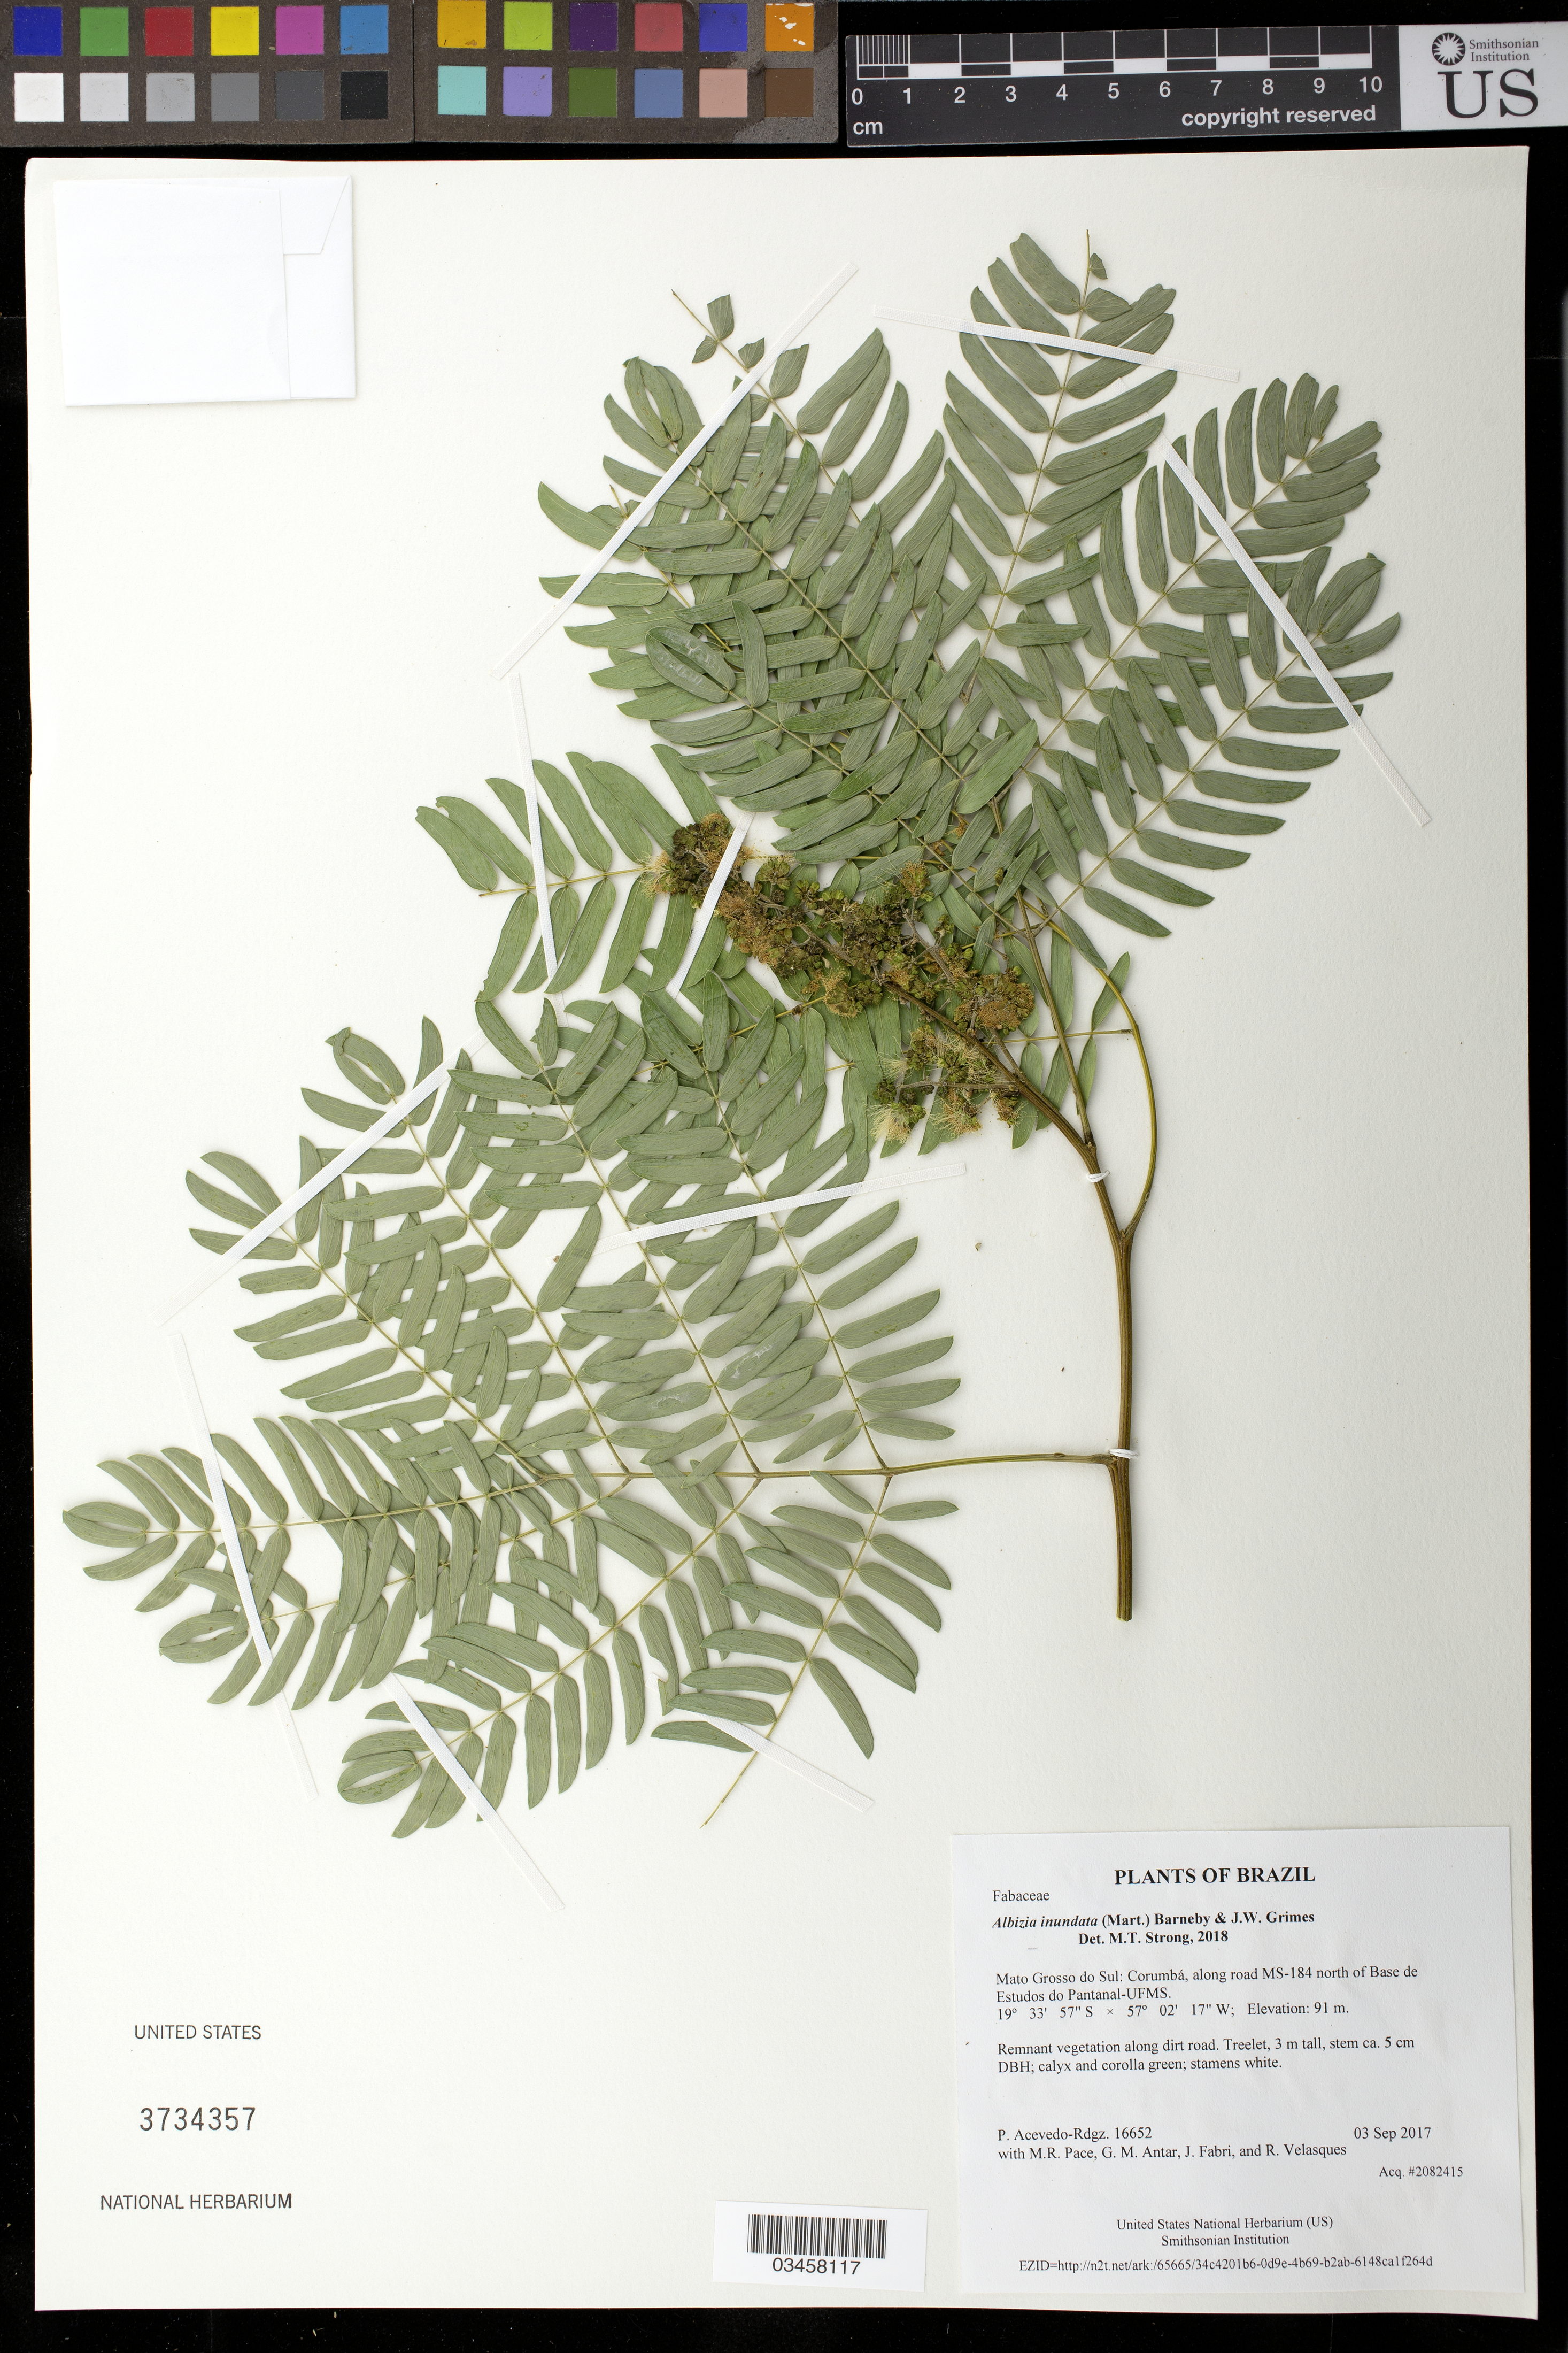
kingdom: Plantae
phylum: Tracheophyta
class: Magnoliopsida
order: Fabales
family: Fabaceae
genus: Pseudalbizzia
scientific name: Pseudalbizzia inundata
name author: (Mart.) Koenen & Duno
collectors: P. Acevedo-Rodr., M. R. Pace, G. M. Antar, J. Fabri & R. Velasques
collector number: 16652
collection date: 2017-09-03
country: Brazil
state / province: Mato Grosso do Sul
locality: Corumbá, along road MS-184 north of Base de Estudos do Pantanal-UFMS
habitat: Remnant vegetation along dirt road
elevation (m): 91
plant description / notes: US, NY, MO, K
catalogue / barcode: US 3734357